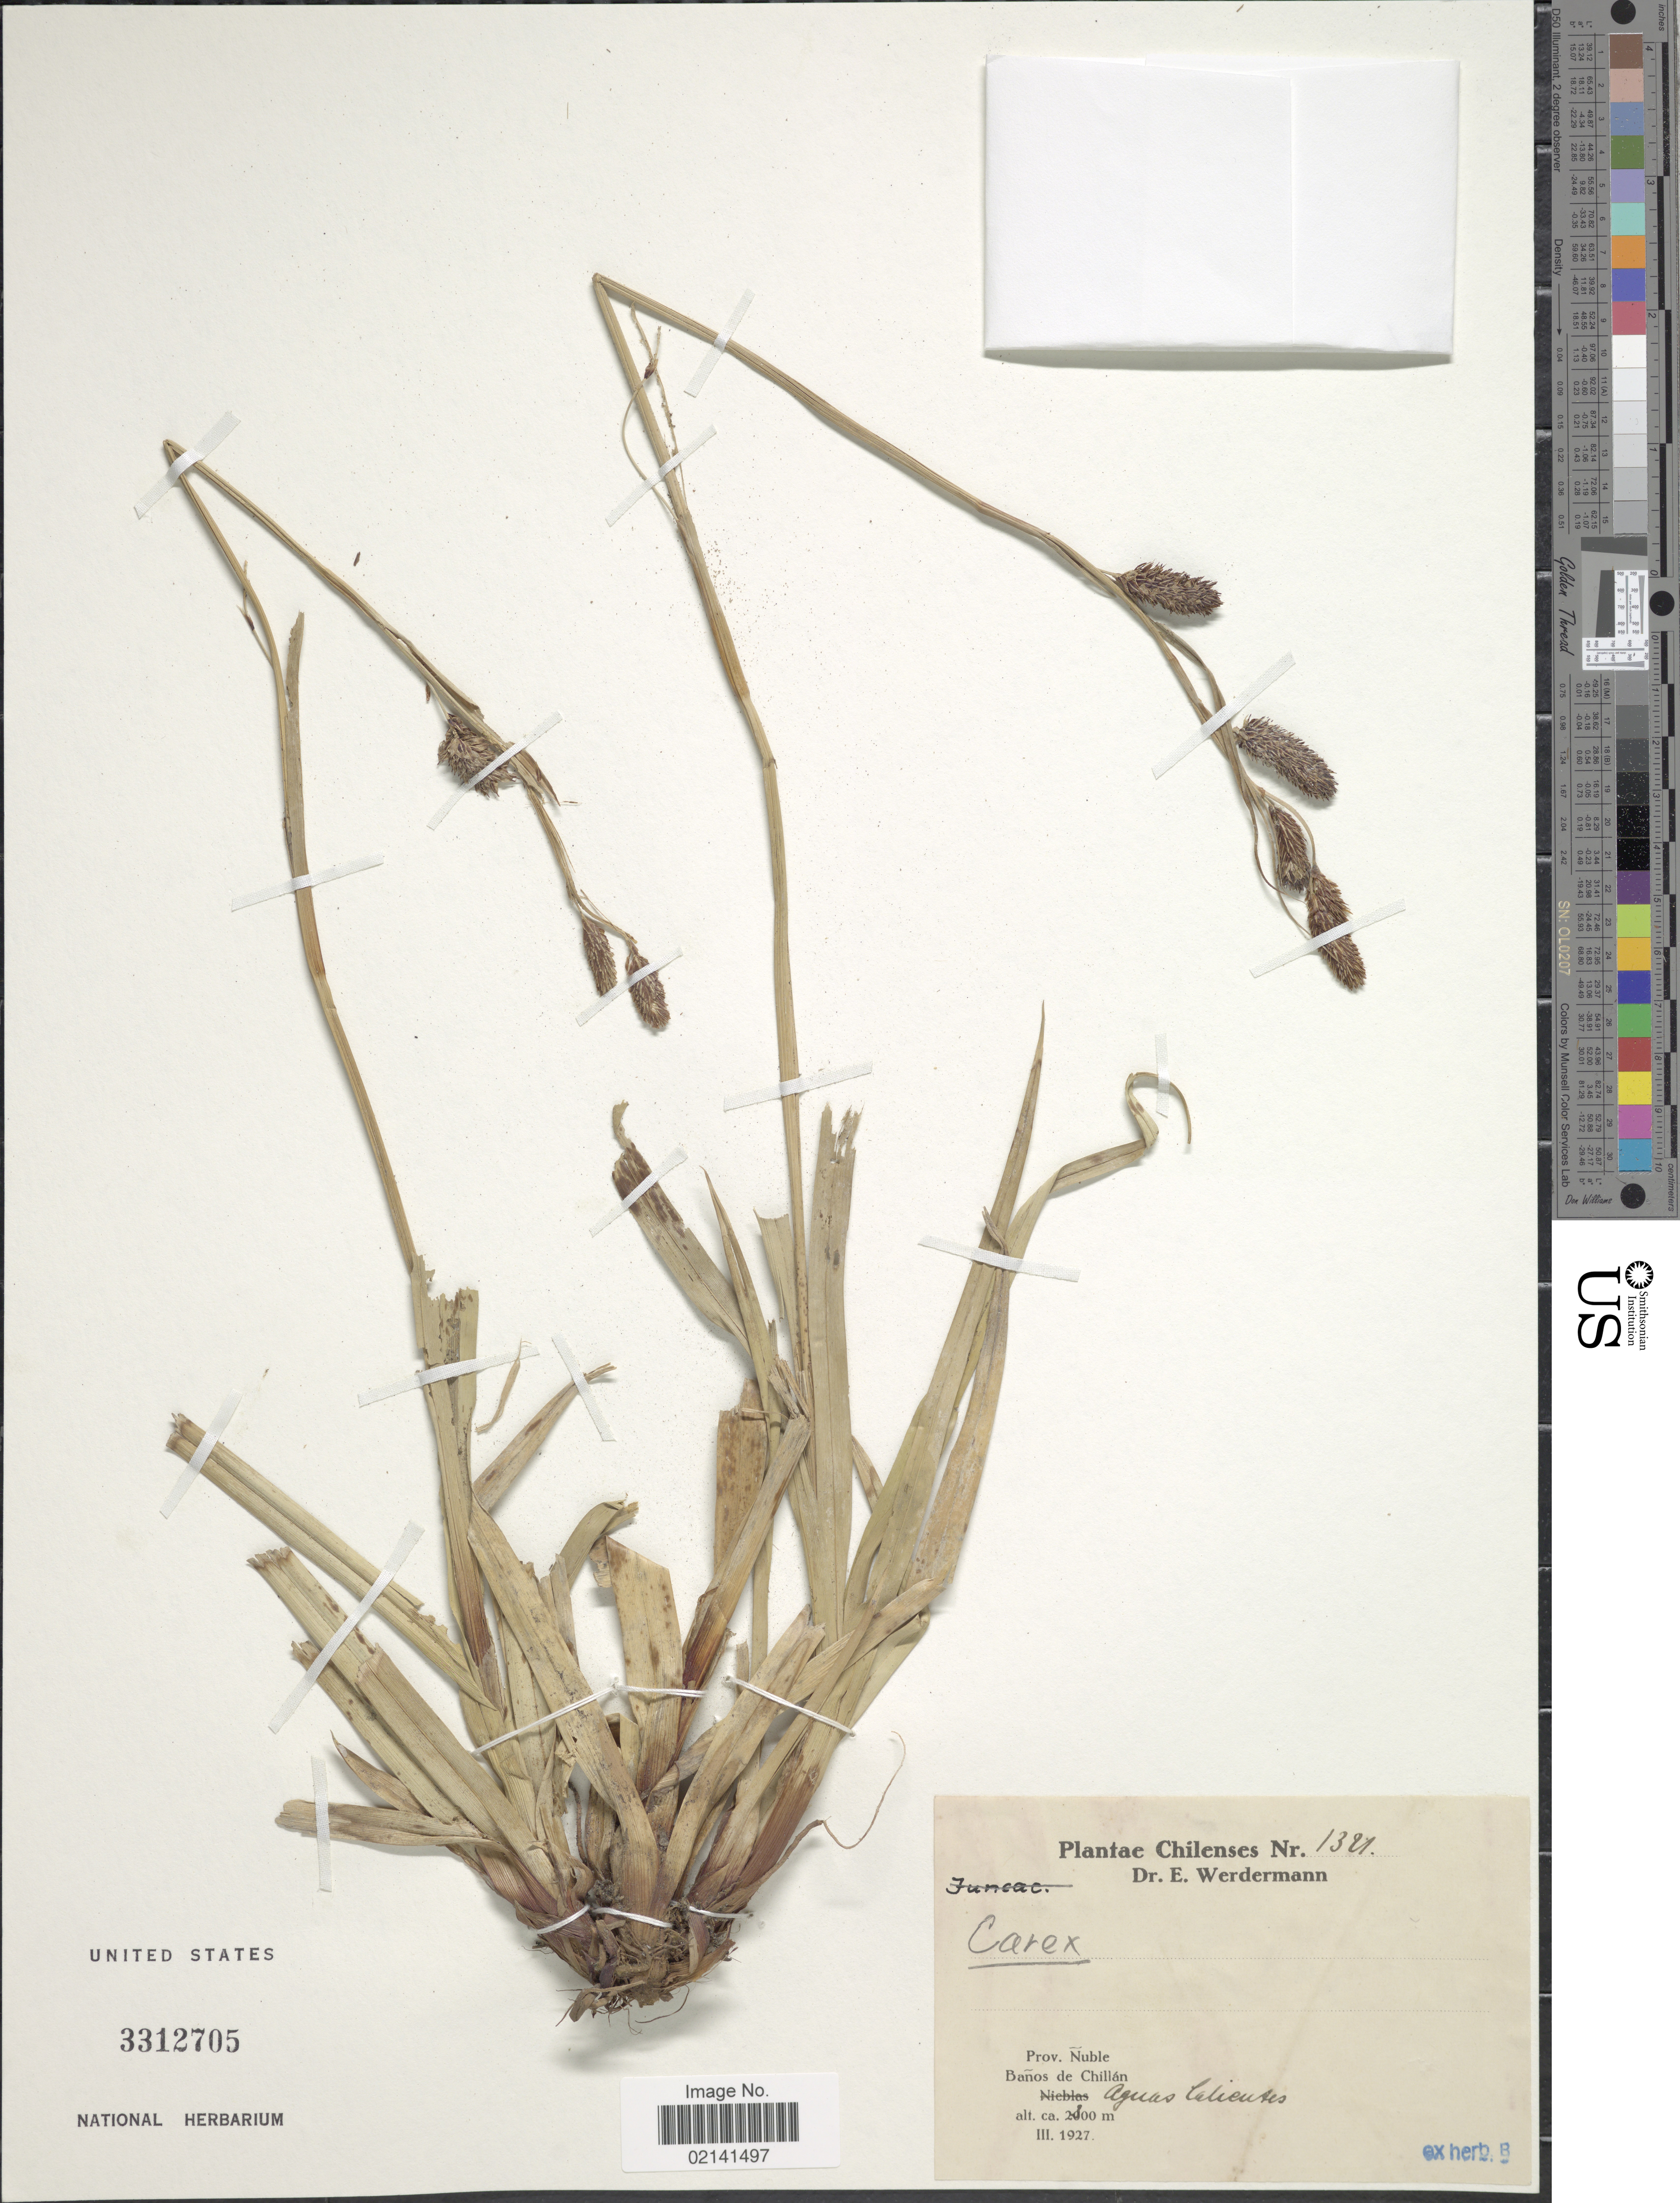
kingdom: Plantae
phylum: Tracheophyta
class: Liliopsida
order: Poales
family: Cyperaceae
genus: Carex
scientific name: Carex banksii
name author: Boott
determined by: Jimnéz-Mejias, Pedro, (UPOS), Universidad Pablo de Olavide (SPAIN)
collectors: E. Werdermann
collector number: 1321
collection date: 1927-03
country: Mexico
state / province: Aguascalientes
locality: Prov. Nuble, Banos de Chillan, Aguas Calientes.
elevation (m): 2300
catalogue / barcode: US 3312705